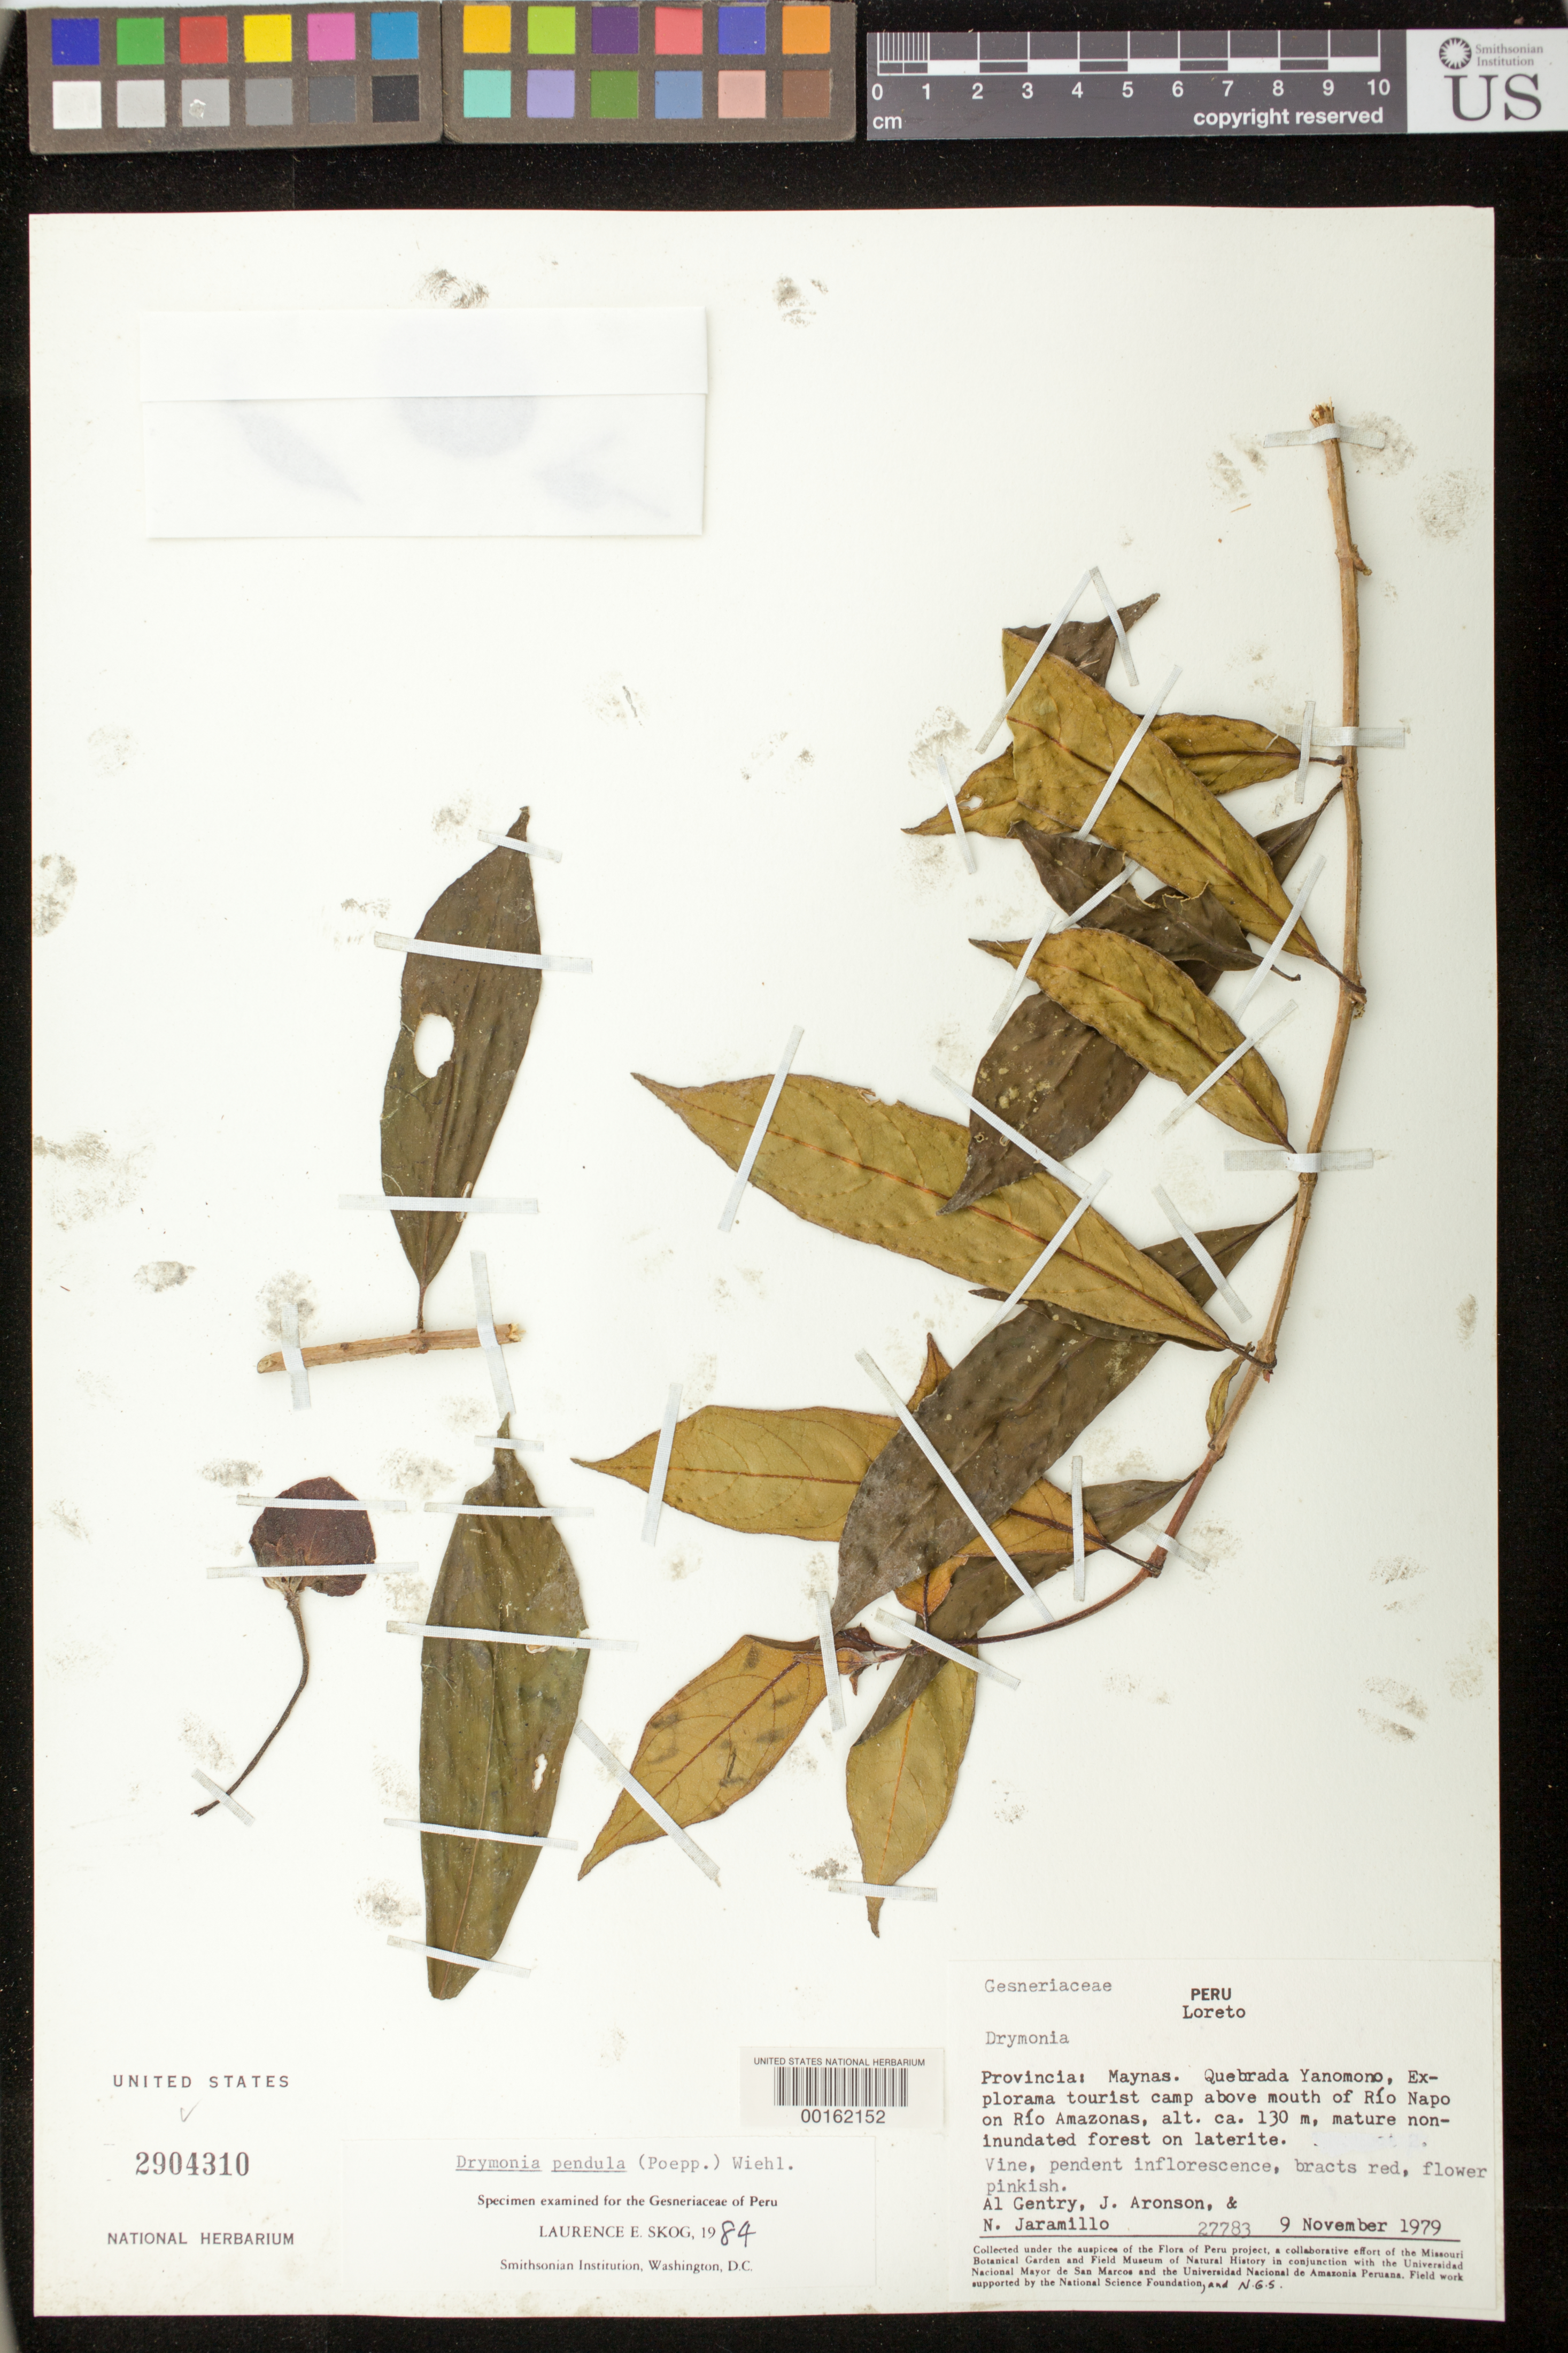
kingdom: Plantae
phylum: Tracheophyta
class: Magnoliopsida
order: Lamiales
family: Gesneriaceae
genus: Drymonia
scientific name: Drymonia pendula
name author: (Poepp.) Wiehler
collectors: A. H. Gentry, J. Aronson & N. Jaramillo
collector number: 27783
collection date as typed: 09 Nov 1979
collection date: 1979-11-09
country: Peru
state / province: Loreto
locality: Prov. Maynas; Quebrada Yanomono, Explorama tourist camp above mouth of Rio Napo on Rio Amazonas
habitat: Mature non-inundated forest on laterite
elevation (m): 130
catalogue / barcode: US 2904310